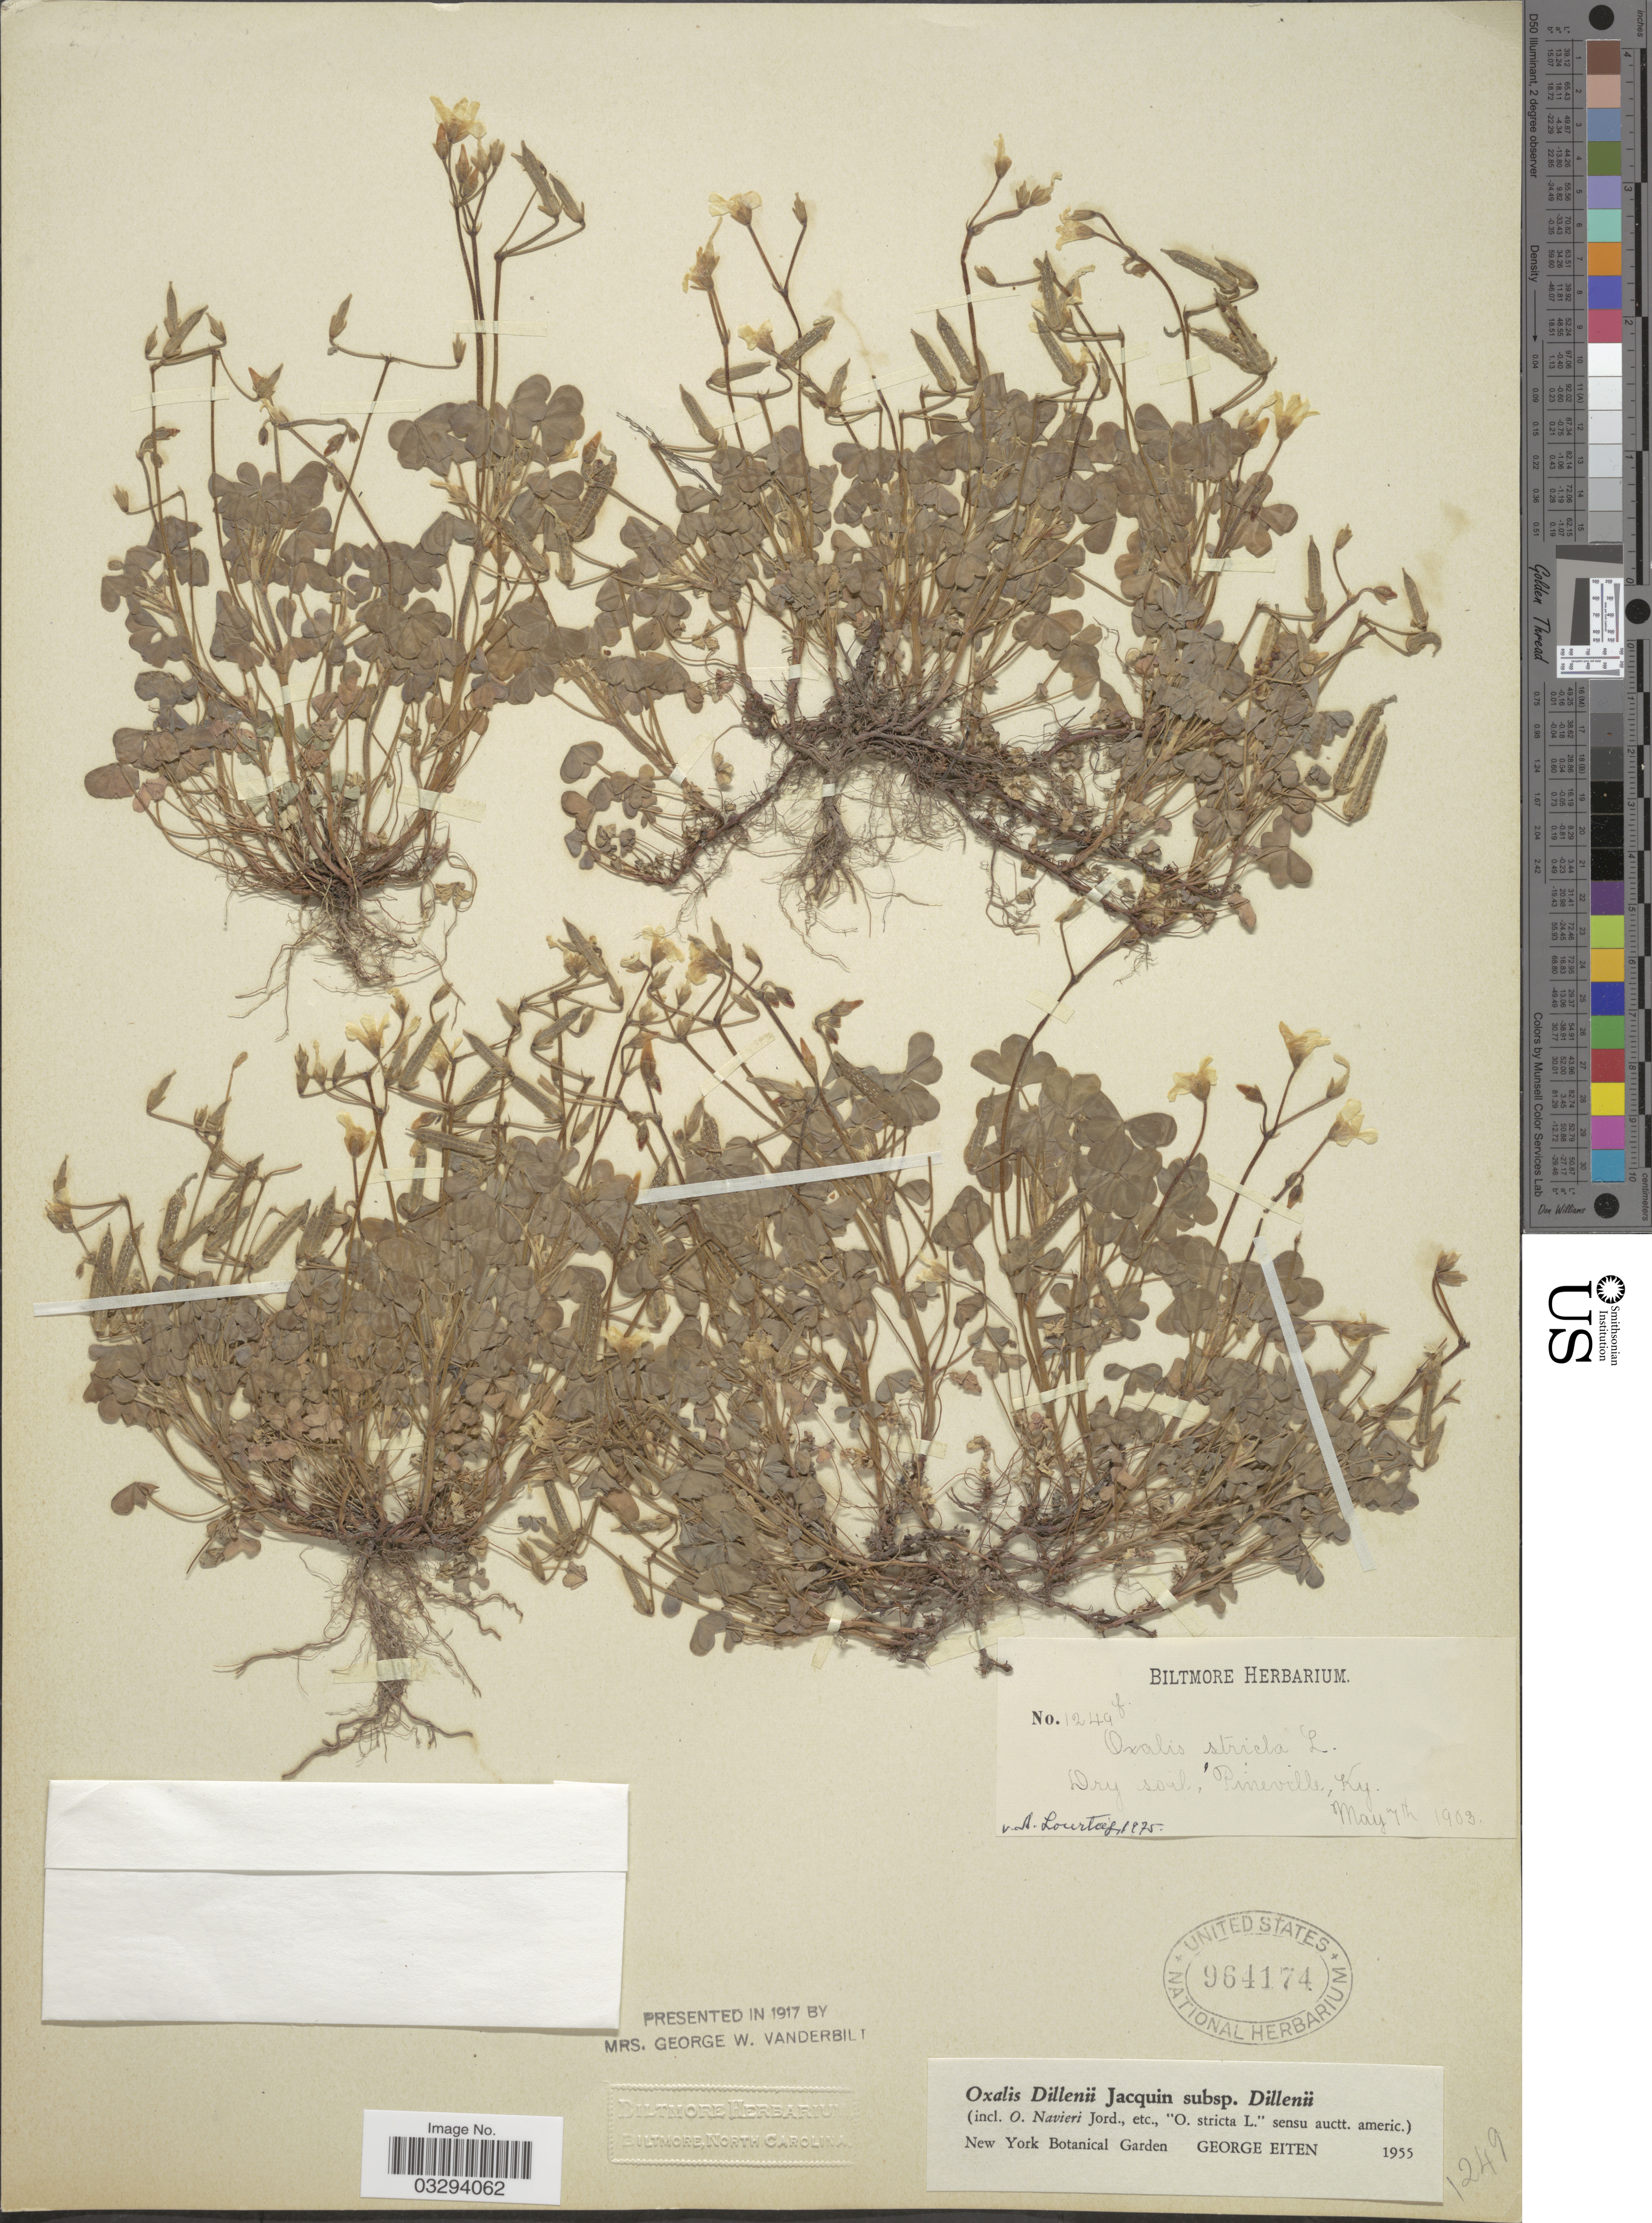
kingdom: Plantae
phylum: Tracheophyta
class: Magnoliopsida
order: Oxalidales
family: Oxalidaceae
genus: Oxalis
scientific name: Oxalis stricta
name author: L.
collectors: ex herb. Biltmore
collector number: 1249f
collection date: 1903-05-07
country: United States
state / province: Kentucky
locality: Pineville.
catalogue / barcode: US 964174